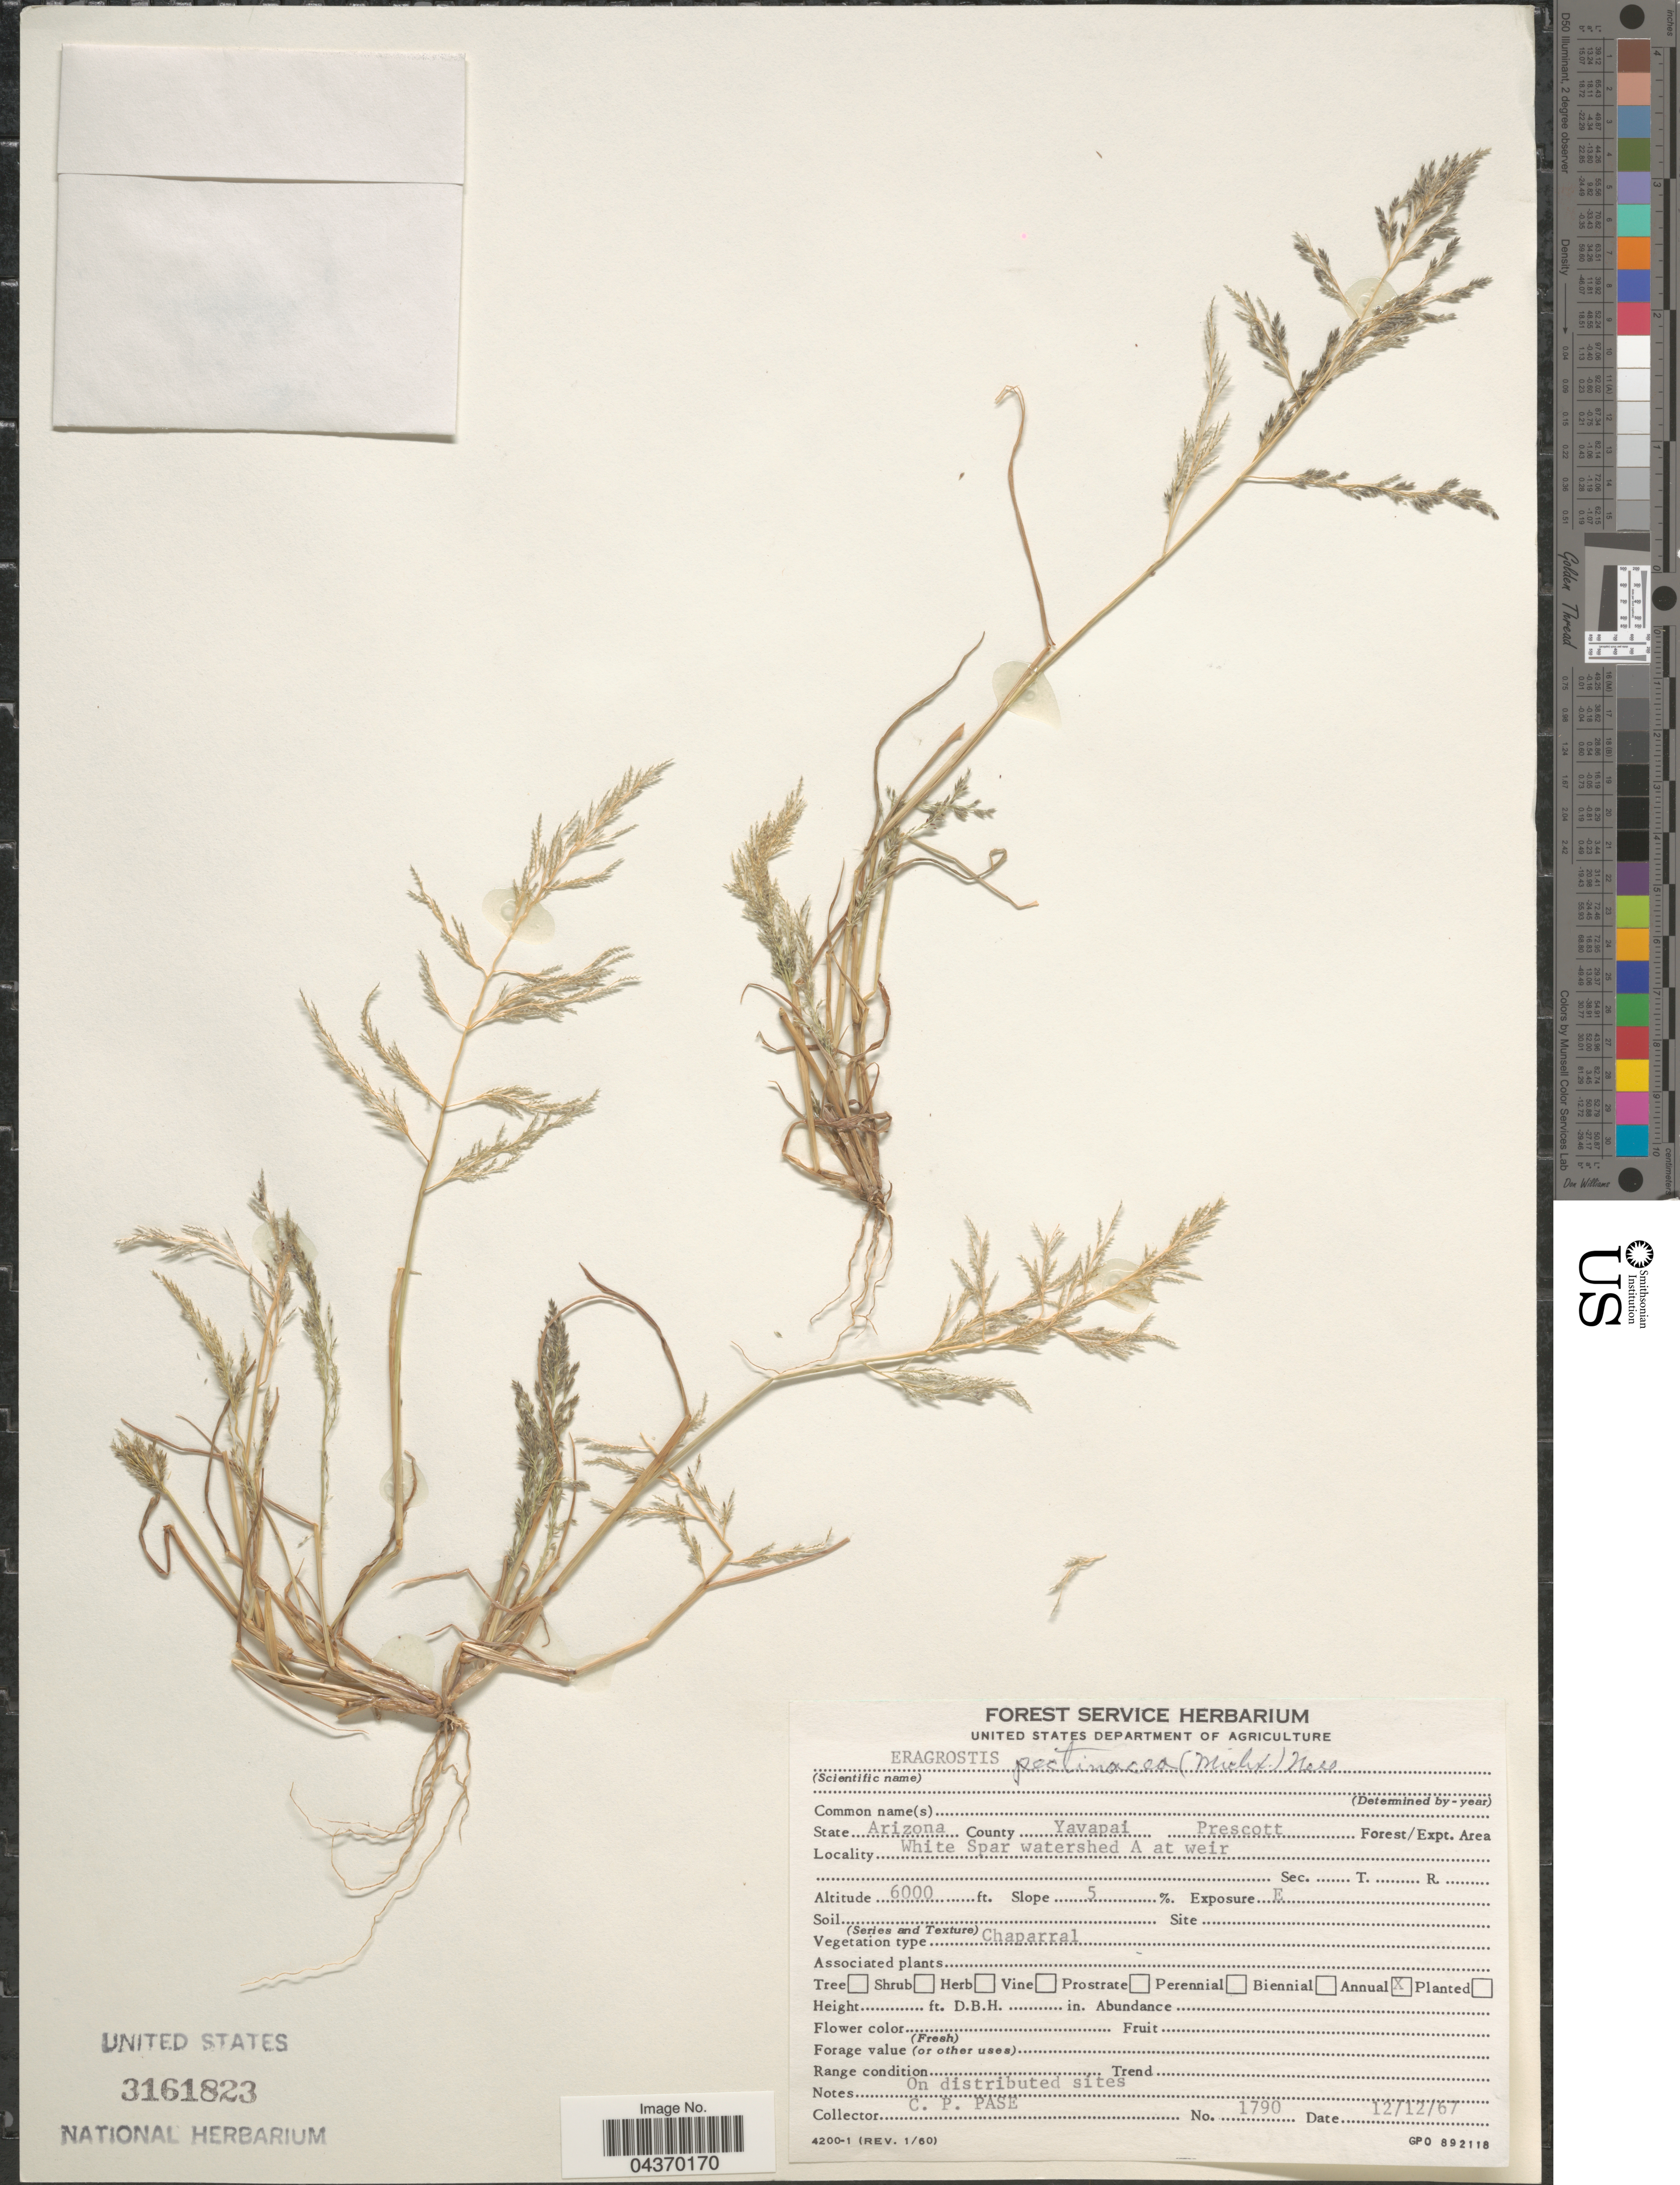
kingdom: Plantae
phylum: Tracheophyta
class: Liliopsida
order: Poales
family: Poaceae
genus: Eragrostis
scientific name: Eragrostis pectinacea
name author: (Michx.) Nees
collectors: C. P. Pase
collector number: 1790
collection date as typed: Transcribed d/m/y: 12/12/67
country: United States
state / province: Arizona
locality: County Yavapai. Prescott Forest/Expt.Area. White Spar watershed A at weir.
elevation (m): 1829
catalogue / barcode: US 3161823